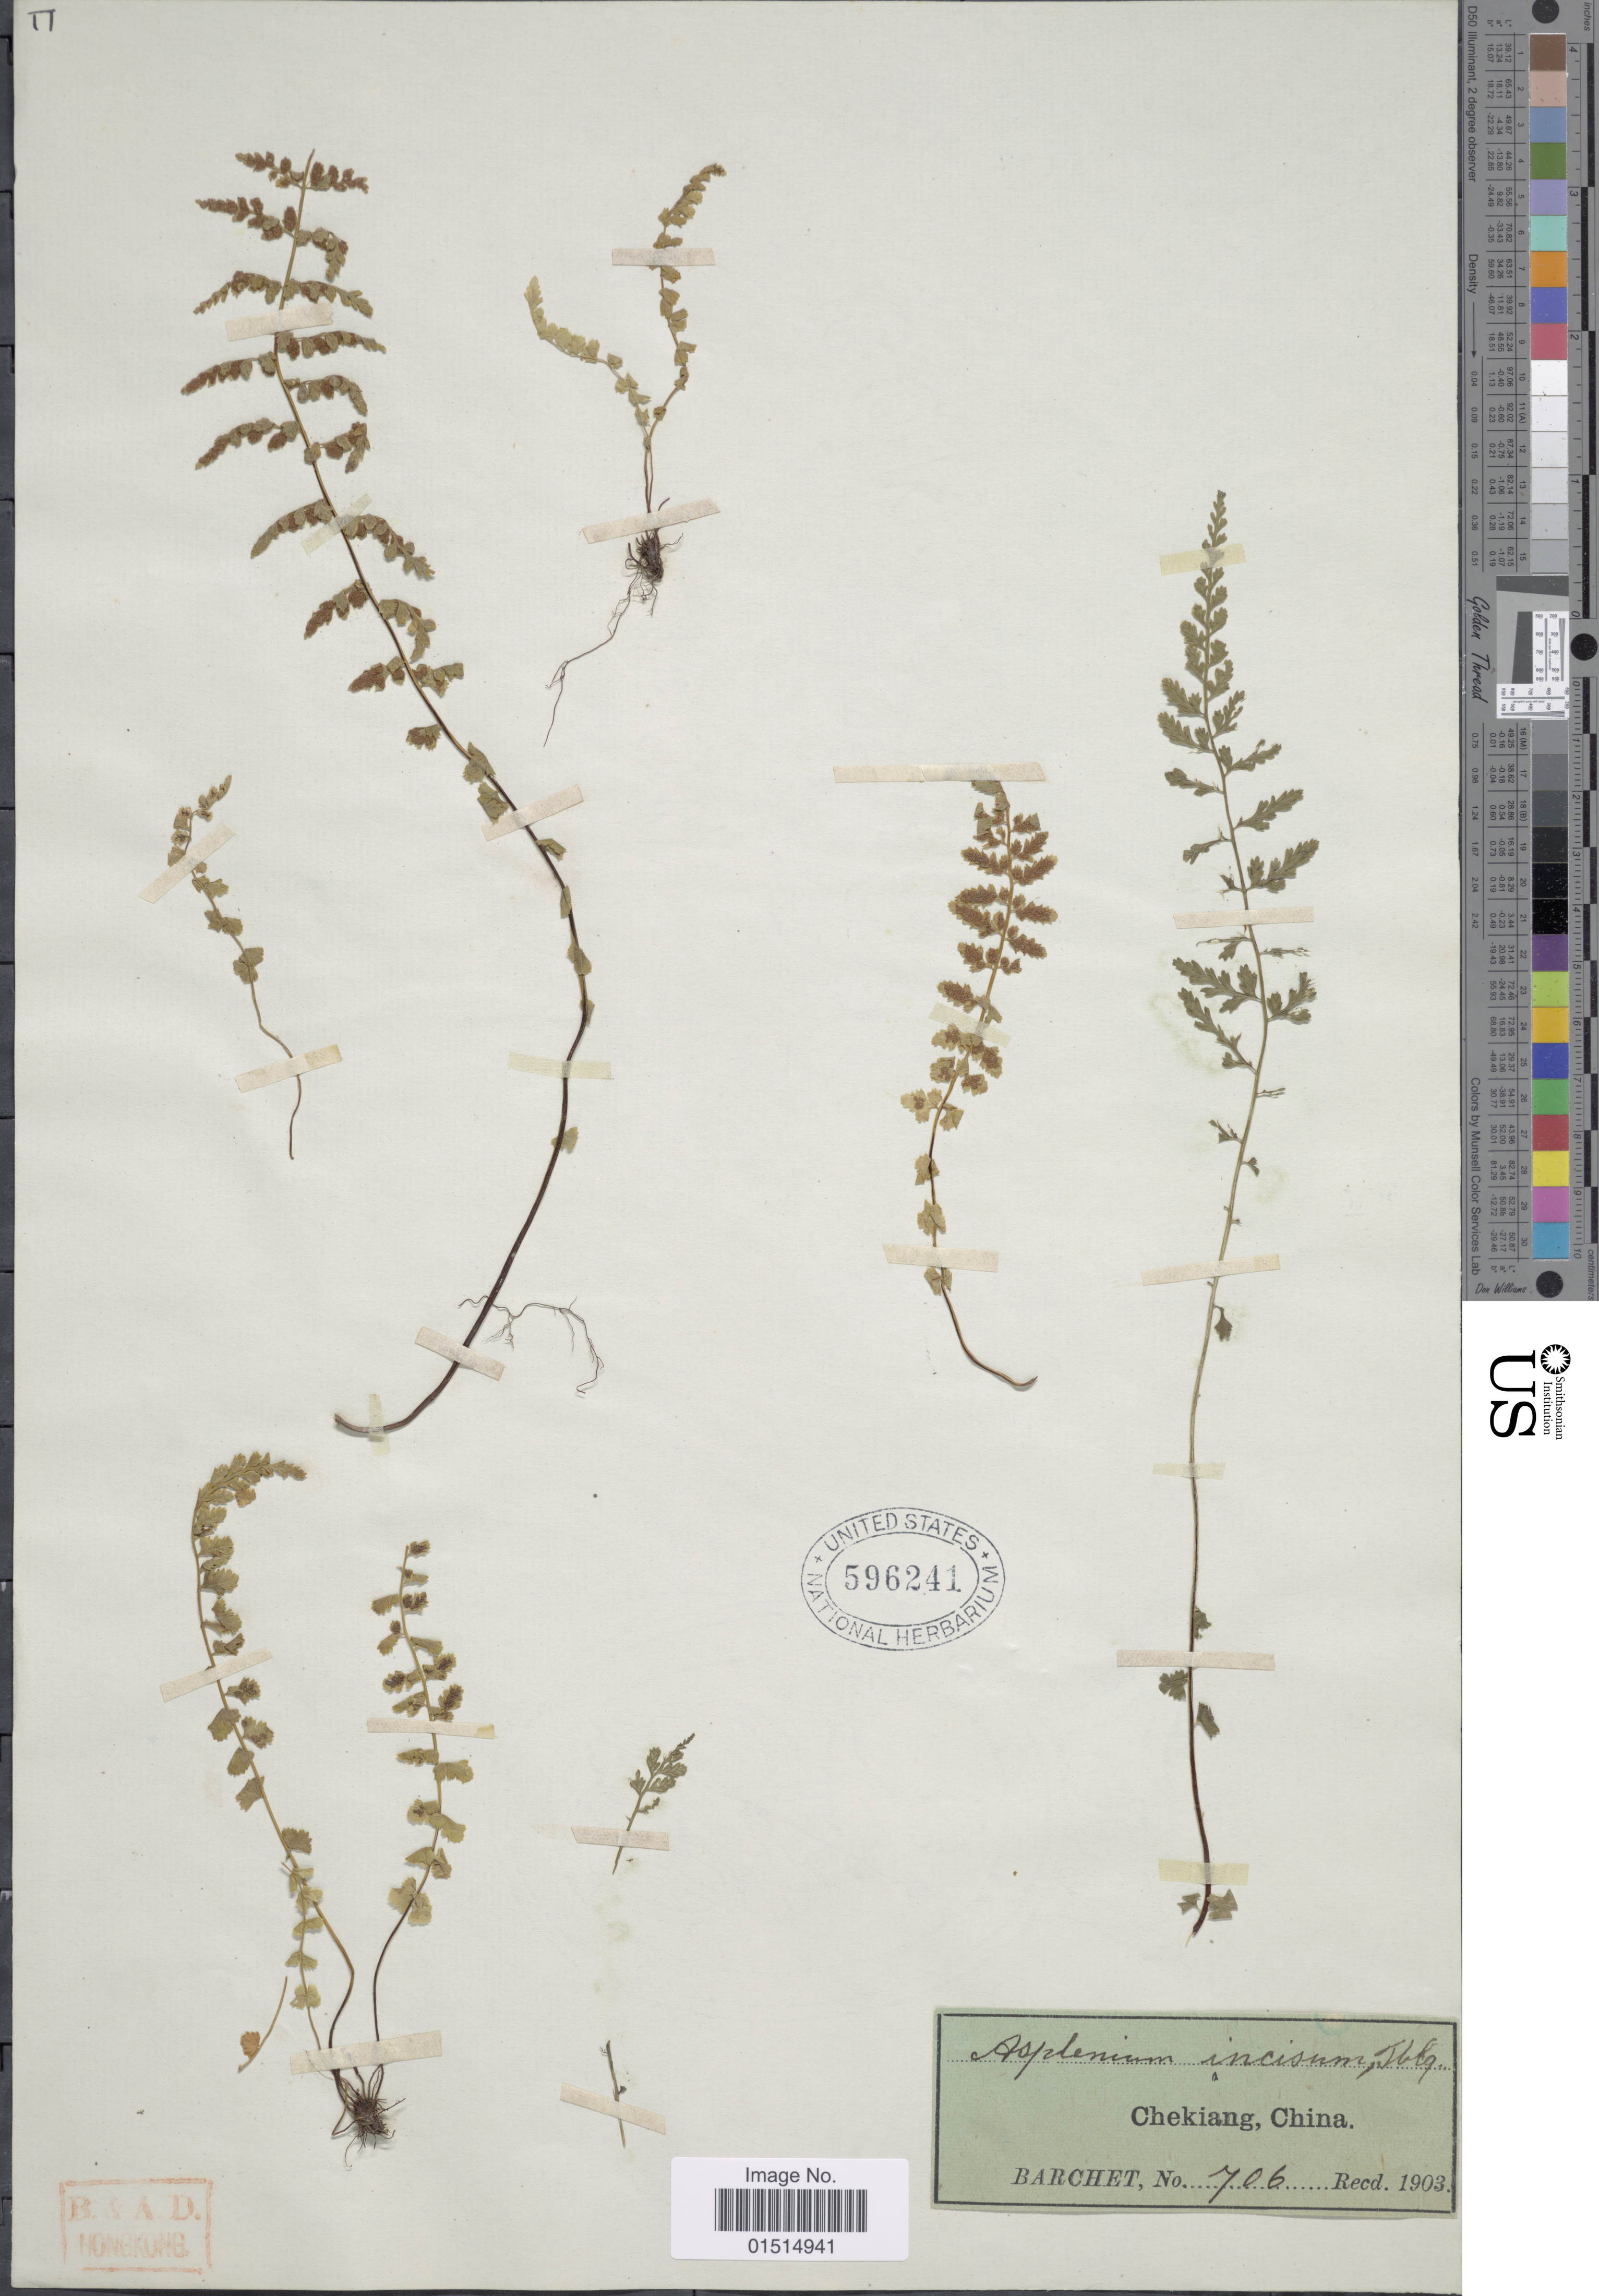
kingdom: Plantae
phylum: Tracheophyta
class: Polypodiopsida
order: Polypodiales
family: Aspleniaceae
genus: Asplenium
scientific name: Asplenium incisum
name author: Thunb.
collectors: Barchet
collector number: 706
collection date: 1903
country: China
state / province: Zhejiang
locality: Chekiang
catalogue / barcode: US 596241